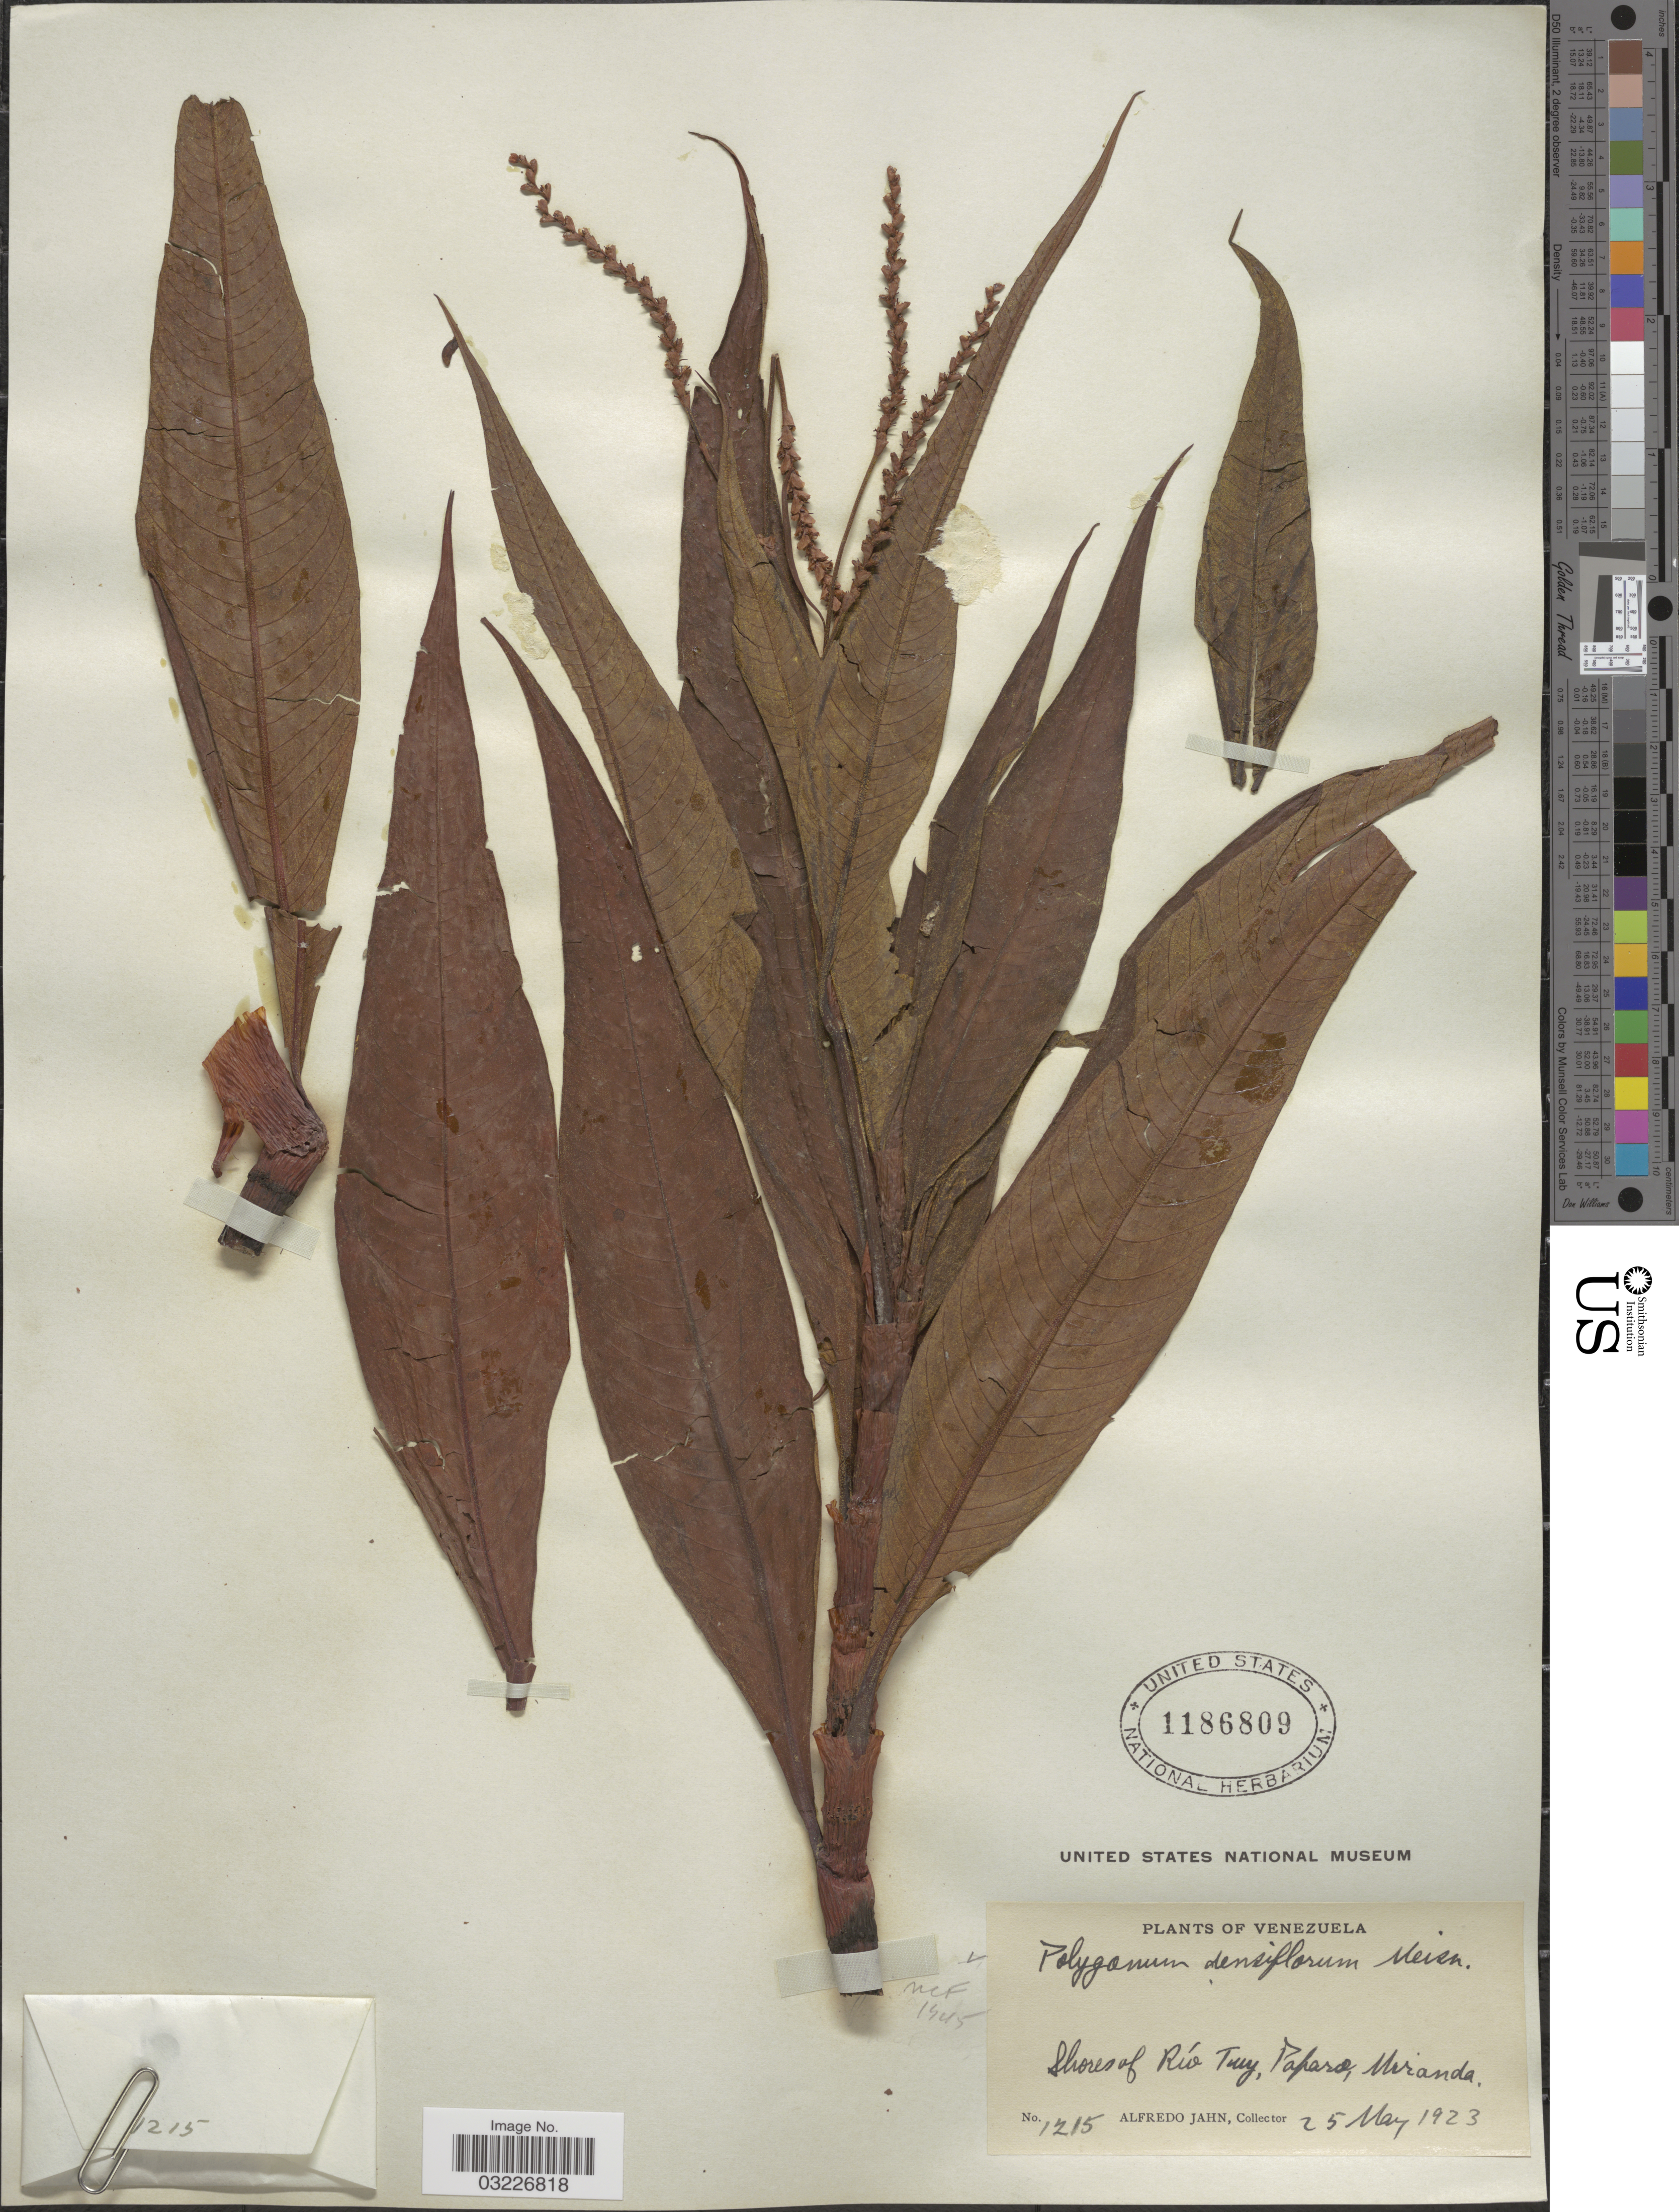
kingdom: Plantae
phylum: Tracheophyta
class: Magnoliopsida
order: Caryophyllales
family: Polygonaceae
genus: Polygonum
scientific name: Polygonum densiflorum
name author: Meisn.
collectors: A. Jahn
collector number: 1215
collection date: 1923-05-25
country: Venezuela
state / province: Miranda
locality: Shores of Río Tuy, Paparo.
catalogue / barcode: US 1186809